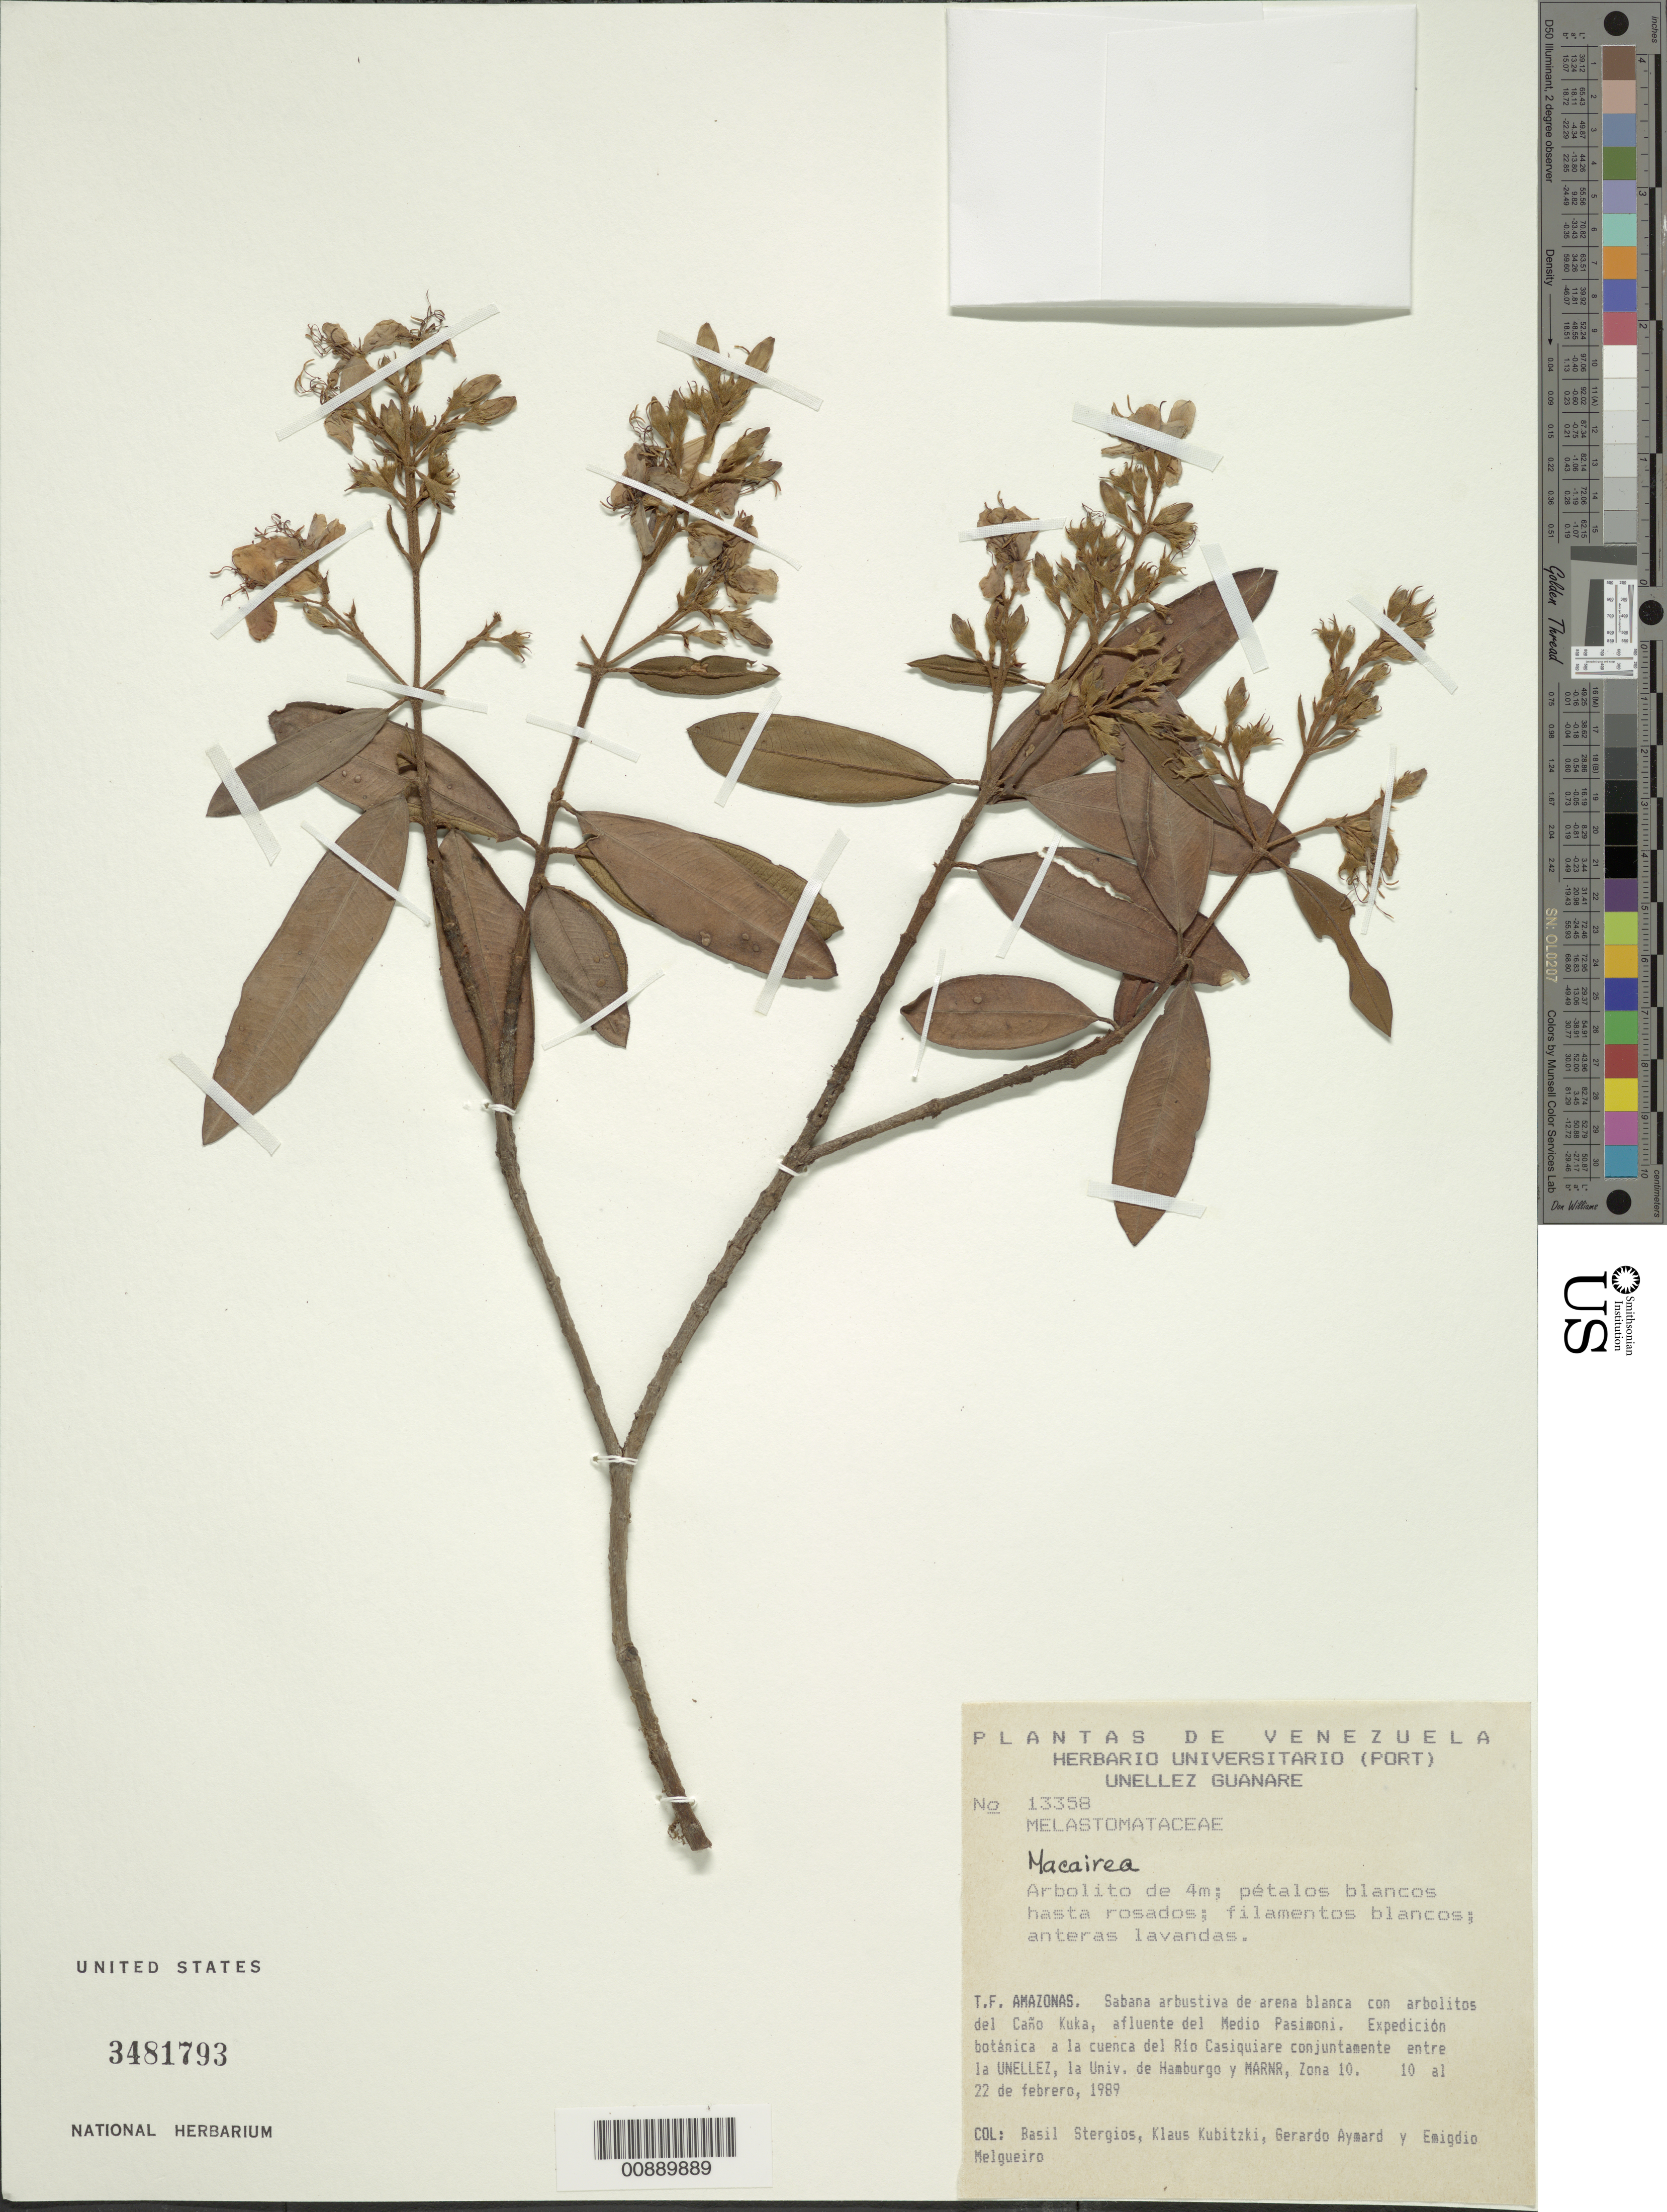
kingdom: Plantae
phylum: Tracheophyta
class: Magnoliopsida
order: Myrtales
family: Melastomataceae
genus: Macairea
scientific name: Macairea spruceana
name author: O. Berg ex Triana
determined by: Nunes da Silva, Diego, (RB), Jardim Botanico do Rio de Janeiro - Herbario (BRAZIL)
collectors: B. G. Stergios, K. Kubitzki, G. A. Aymard & E. Melgueiro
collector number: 13358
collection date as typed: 10-Feb-89 to 22-Feb-89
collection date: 1989-02-10/1989-02-22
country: Venezuela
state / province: Amazonas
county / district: Río Negro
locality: Río Casiquiare, Caño Kuka, afluente del Medio Pasimoni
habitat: Sabana arbustiva de arena blanca con arbolitos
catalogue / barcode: US 3481793